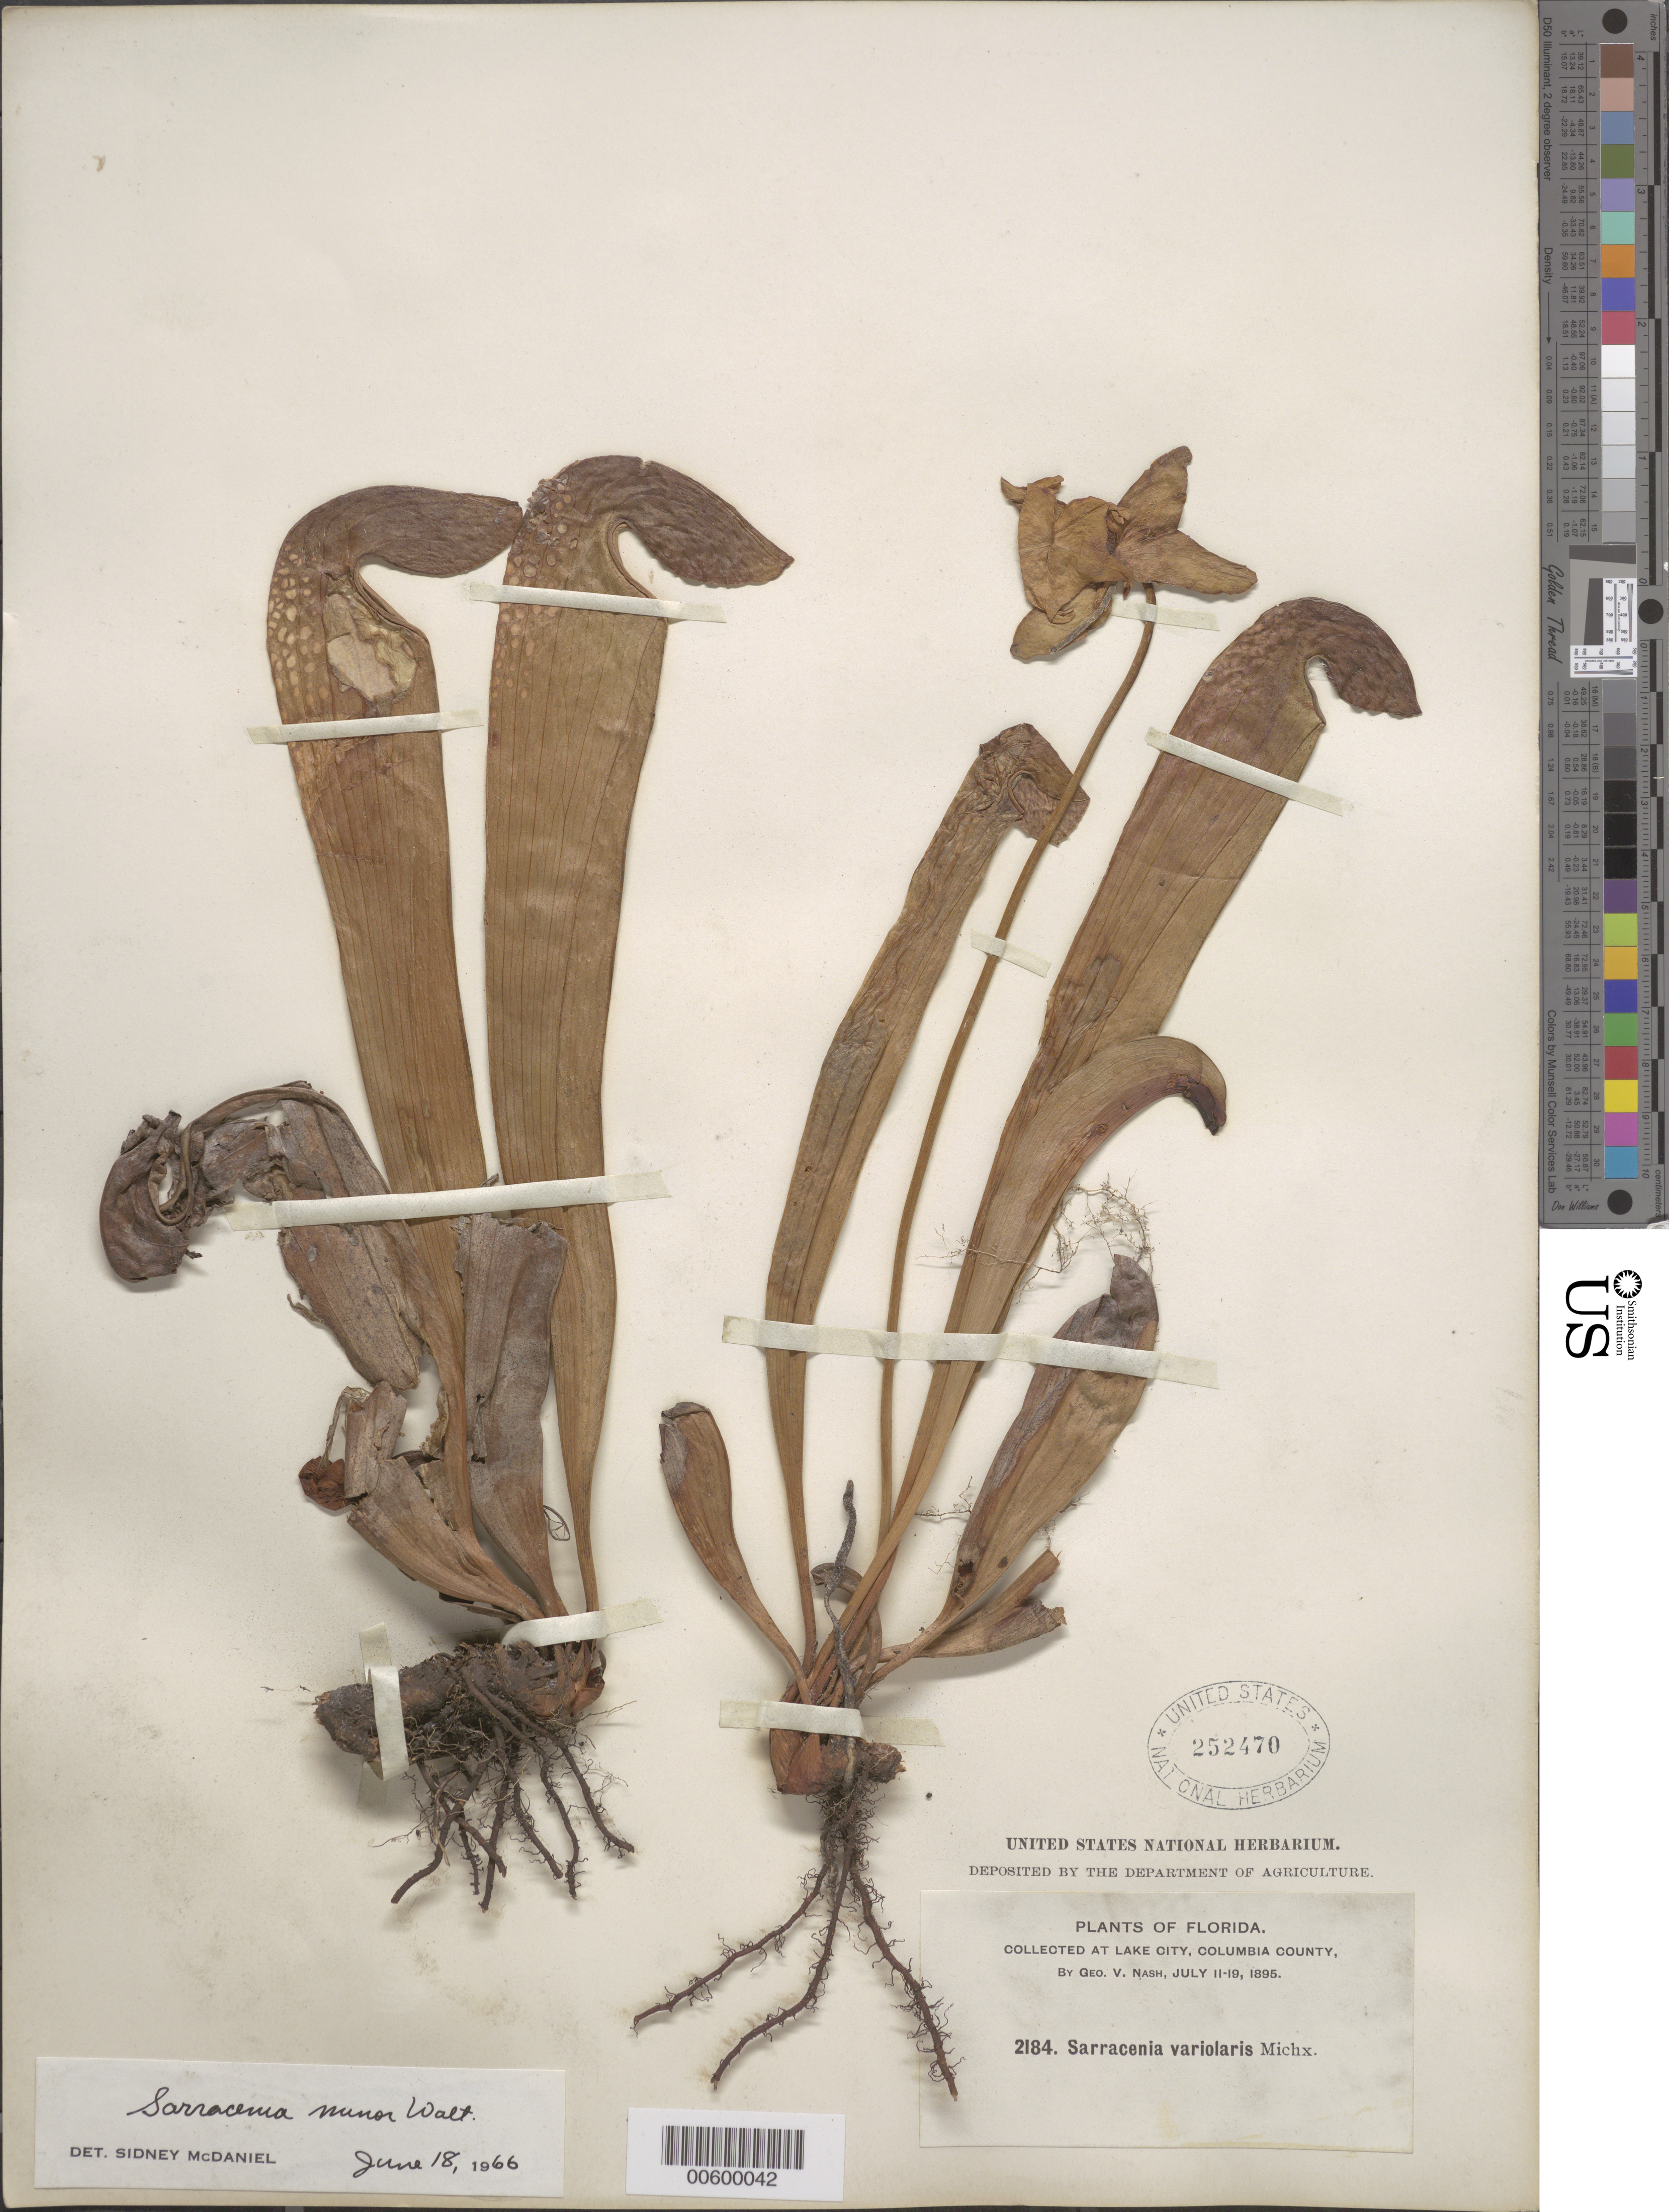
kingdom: Plantae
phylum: Tracheophyta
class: Magnoliopsida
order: Ericales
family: Sarraceniaceae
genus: Sarracenia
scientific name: Sarracenia minor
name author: Walter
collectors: G. V. Nash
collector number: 2184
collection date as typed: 11 Jul 1895 to 19 Jul 1895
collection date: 1895-07-11/1895-07-19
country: United States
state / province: Florida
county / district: Columbia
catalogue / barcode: US 252470